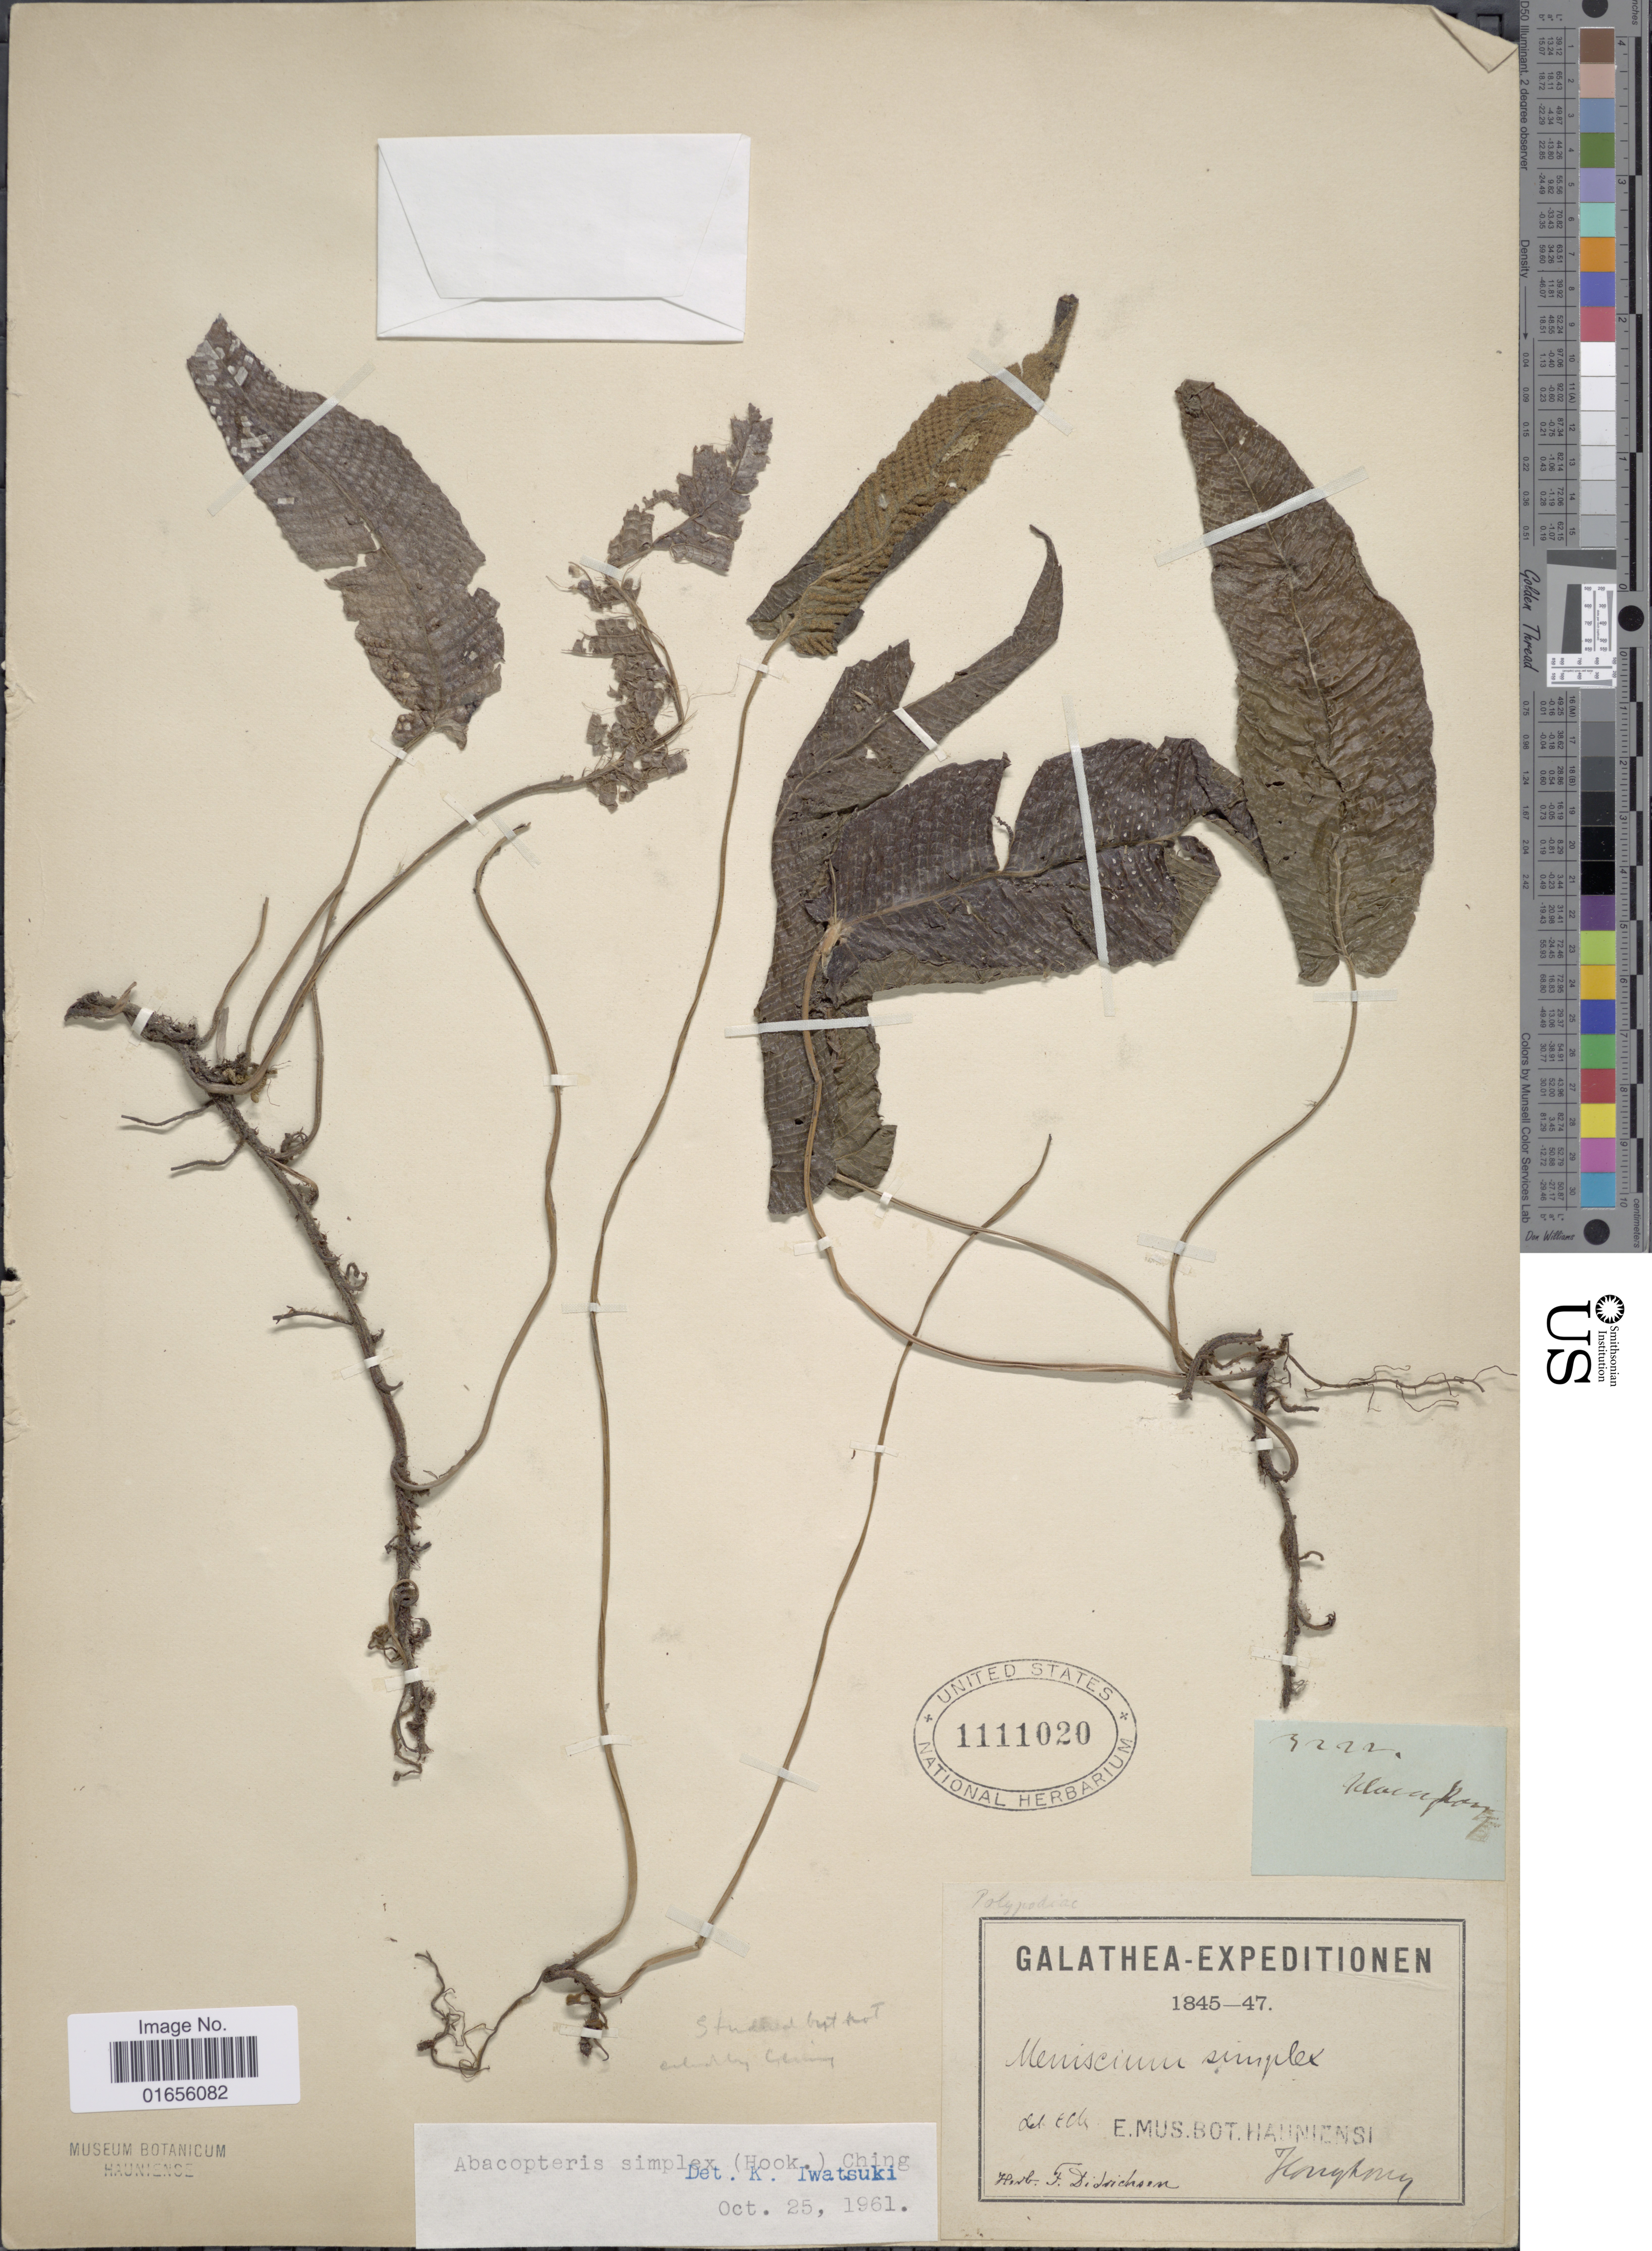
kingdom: Plantae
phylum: Tracheophyta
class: Polypodiopsida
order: Polypodiales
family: Thelypteridaceae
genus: Pronephrium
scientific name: Pronephrium triphyllum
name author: (Sw.) Holttum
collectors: ex herb. F. Didrichsen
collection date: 1845/1847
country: China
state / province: Hong Kong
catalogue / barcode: US 1111020